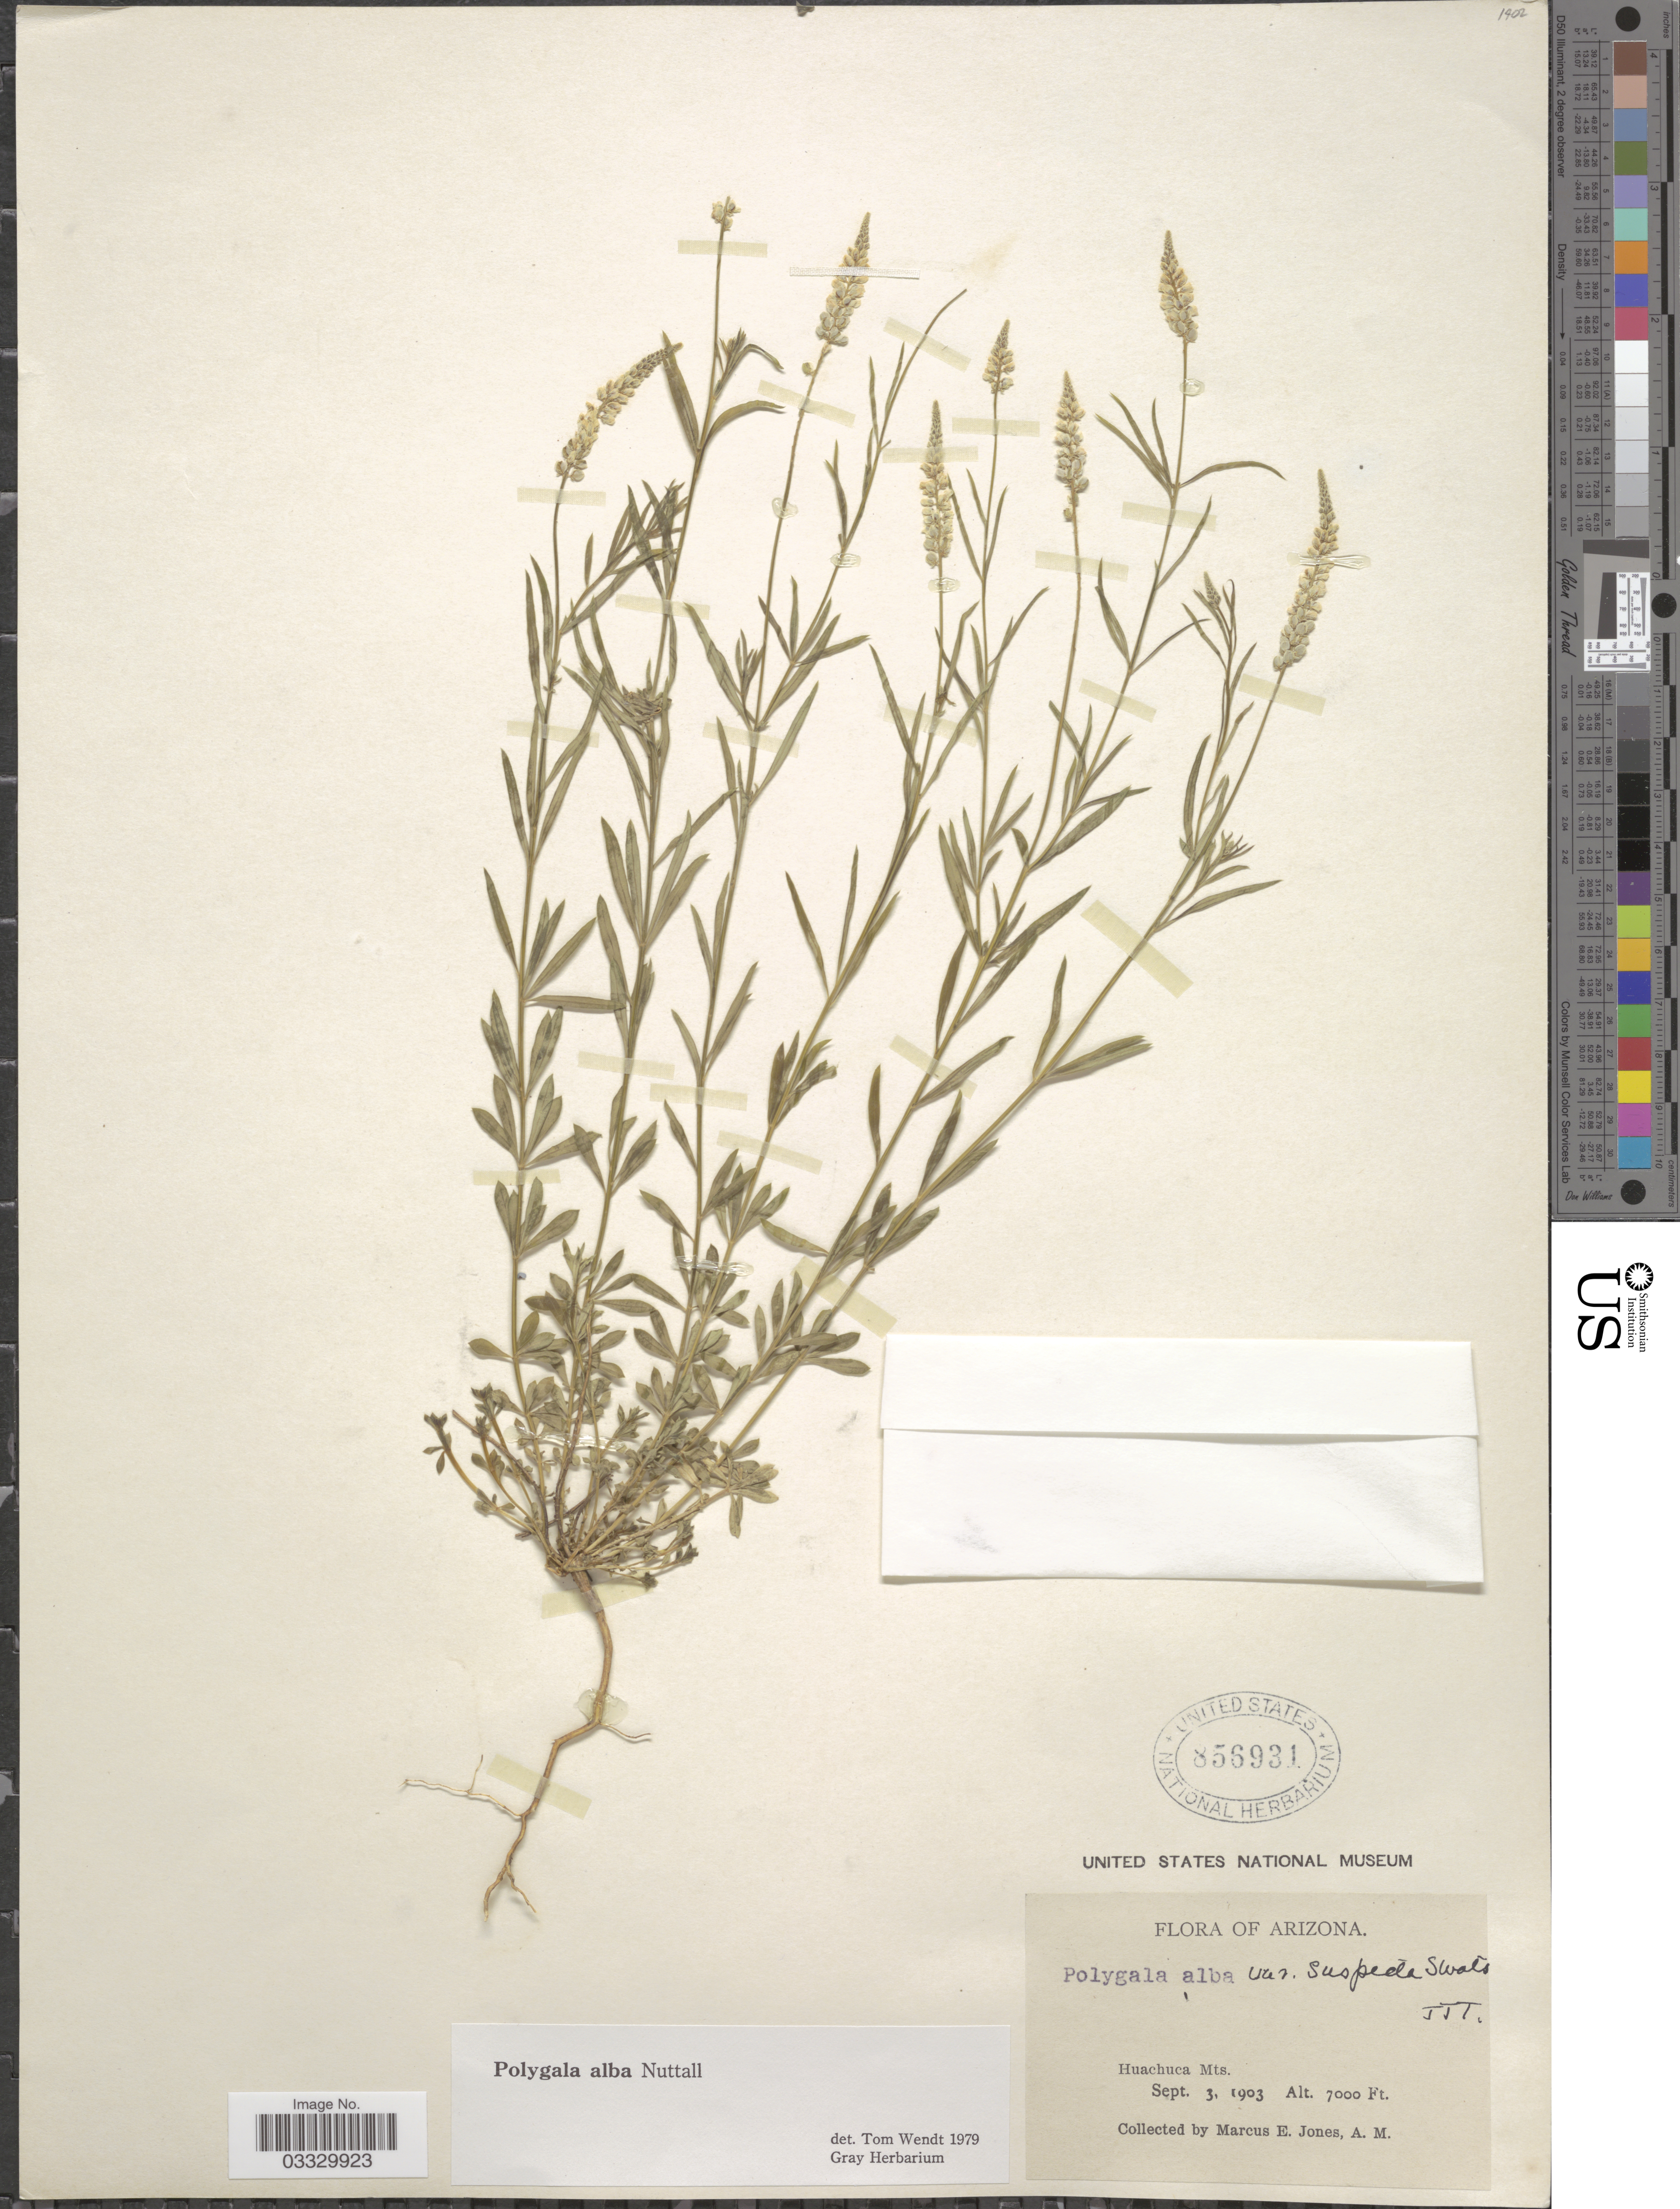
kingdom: Plantae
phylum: Tracheophyta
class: Magnoliopsida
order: Fabales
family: Polygalaceae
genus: Polygala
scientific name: Polygala alba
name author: Nutt.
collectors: M. E. Jones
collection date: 1903-09-03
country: United States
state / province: Arizona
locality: Huachuca Mts.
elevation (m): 2134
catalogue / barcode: US 856931